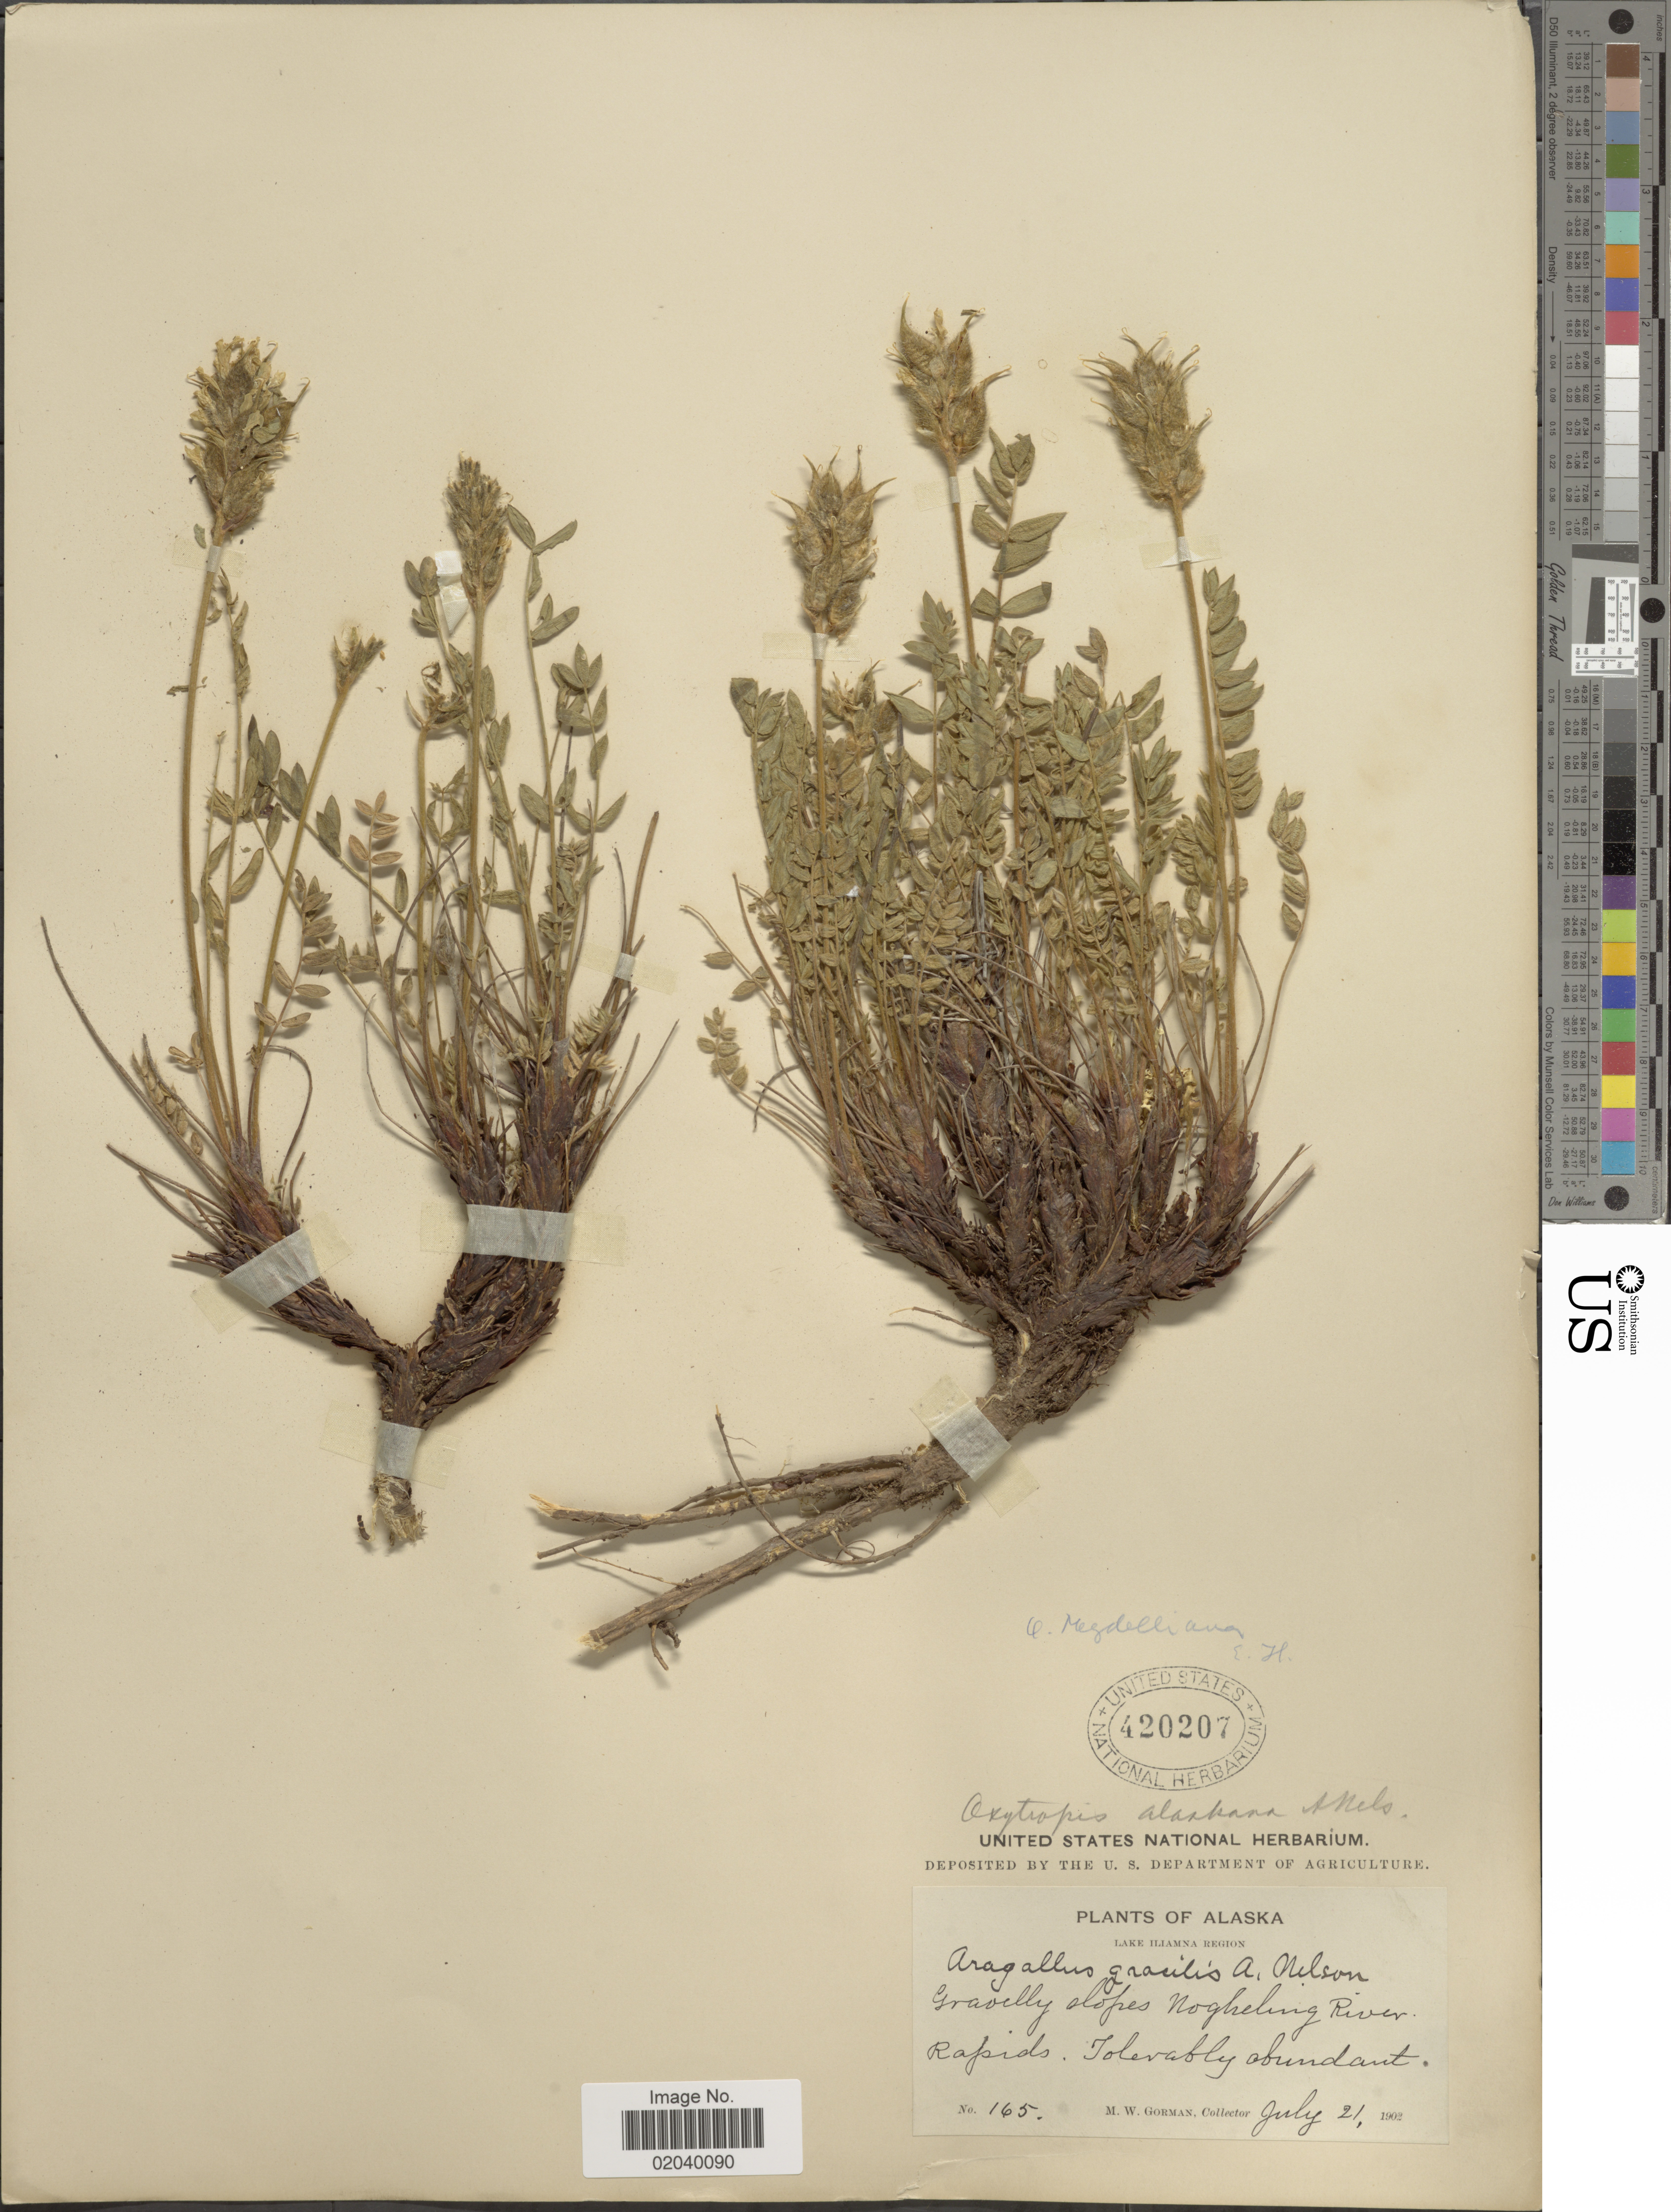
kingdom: Plantae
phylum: Tracheophyta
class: Magnoliopsida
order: Fabales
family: Fabaceae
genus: Oxytropis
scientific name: Oxytropis maydelliana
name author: Trautv.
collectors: M. W. Gorman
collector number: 165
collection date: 1902-07-21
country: United States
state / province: Alaska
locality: Lake Iliamna Region, Gravelly slope Nogheling River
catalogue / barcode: US 420207